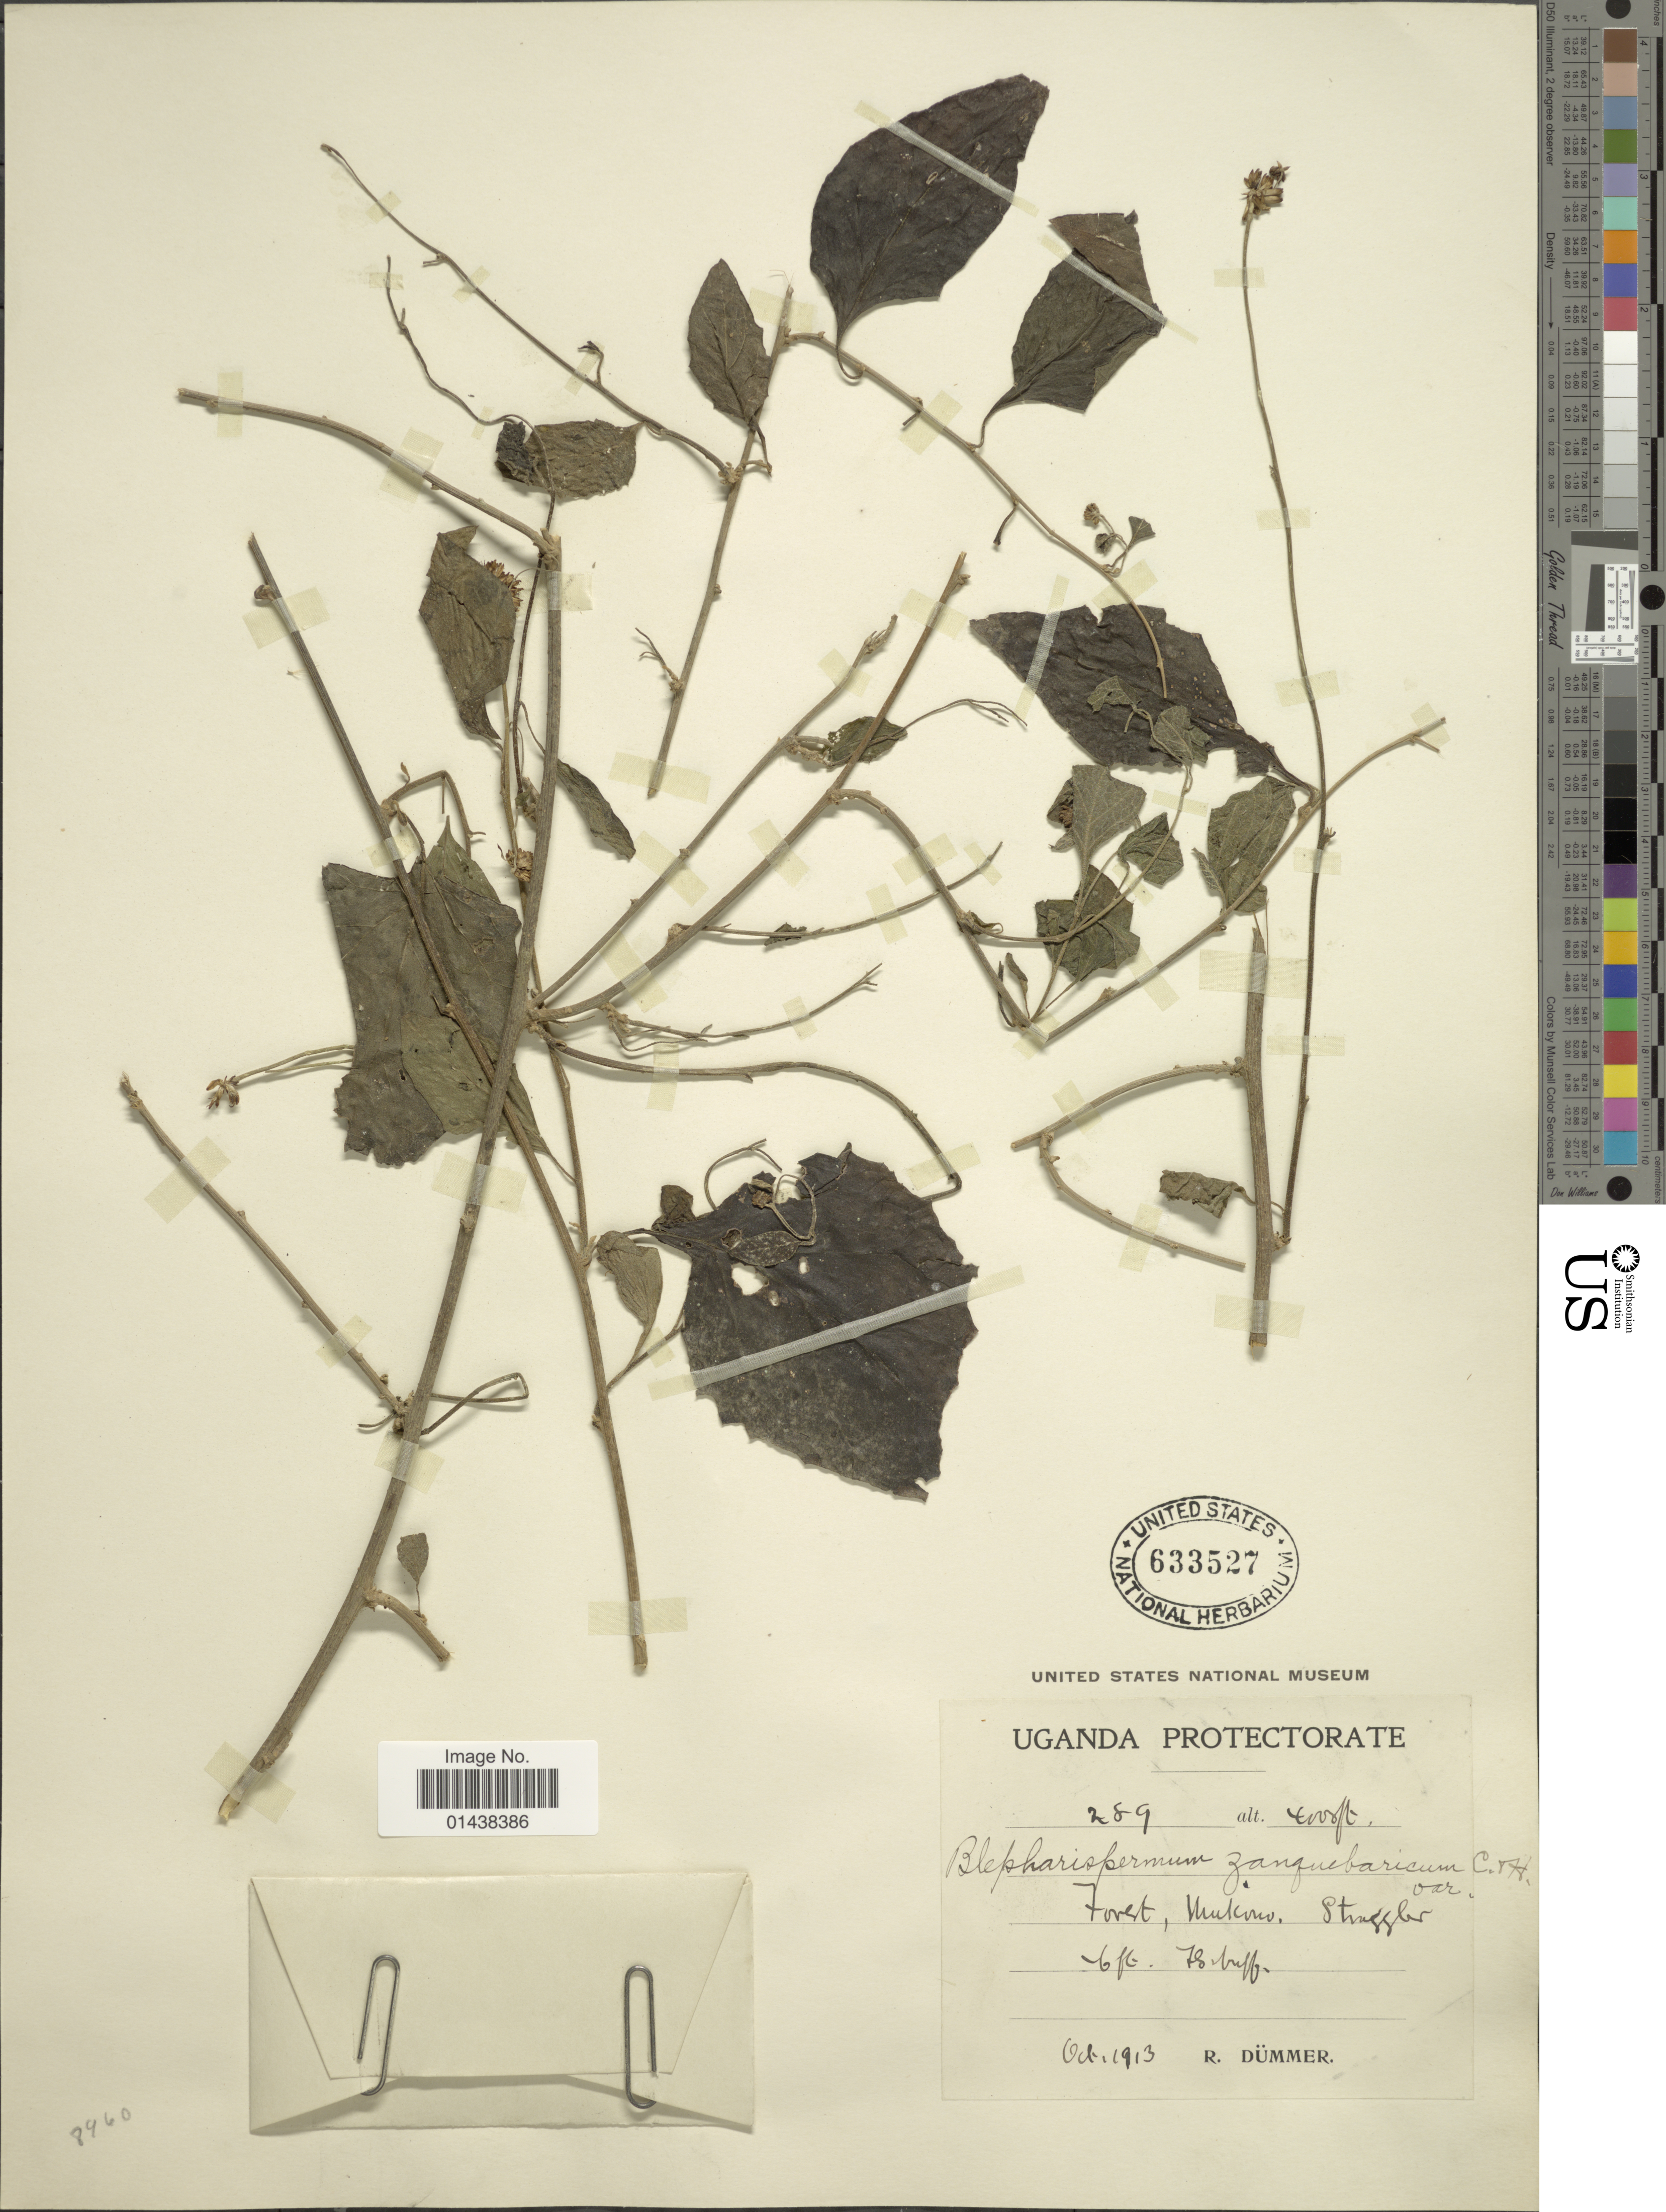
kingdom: Plantae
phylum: Tracheophyta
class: Magnoliopsida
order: Asterales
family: Asteraceae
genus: Blepharispermum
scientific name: Blepharispermum zanguebaricum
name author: Oliv. & Hiern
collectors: R. A. Dümmer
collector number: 289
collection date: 1913-10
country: Uganda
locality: Forest Mukono Struggler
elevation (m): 1219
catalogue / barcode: US 633527